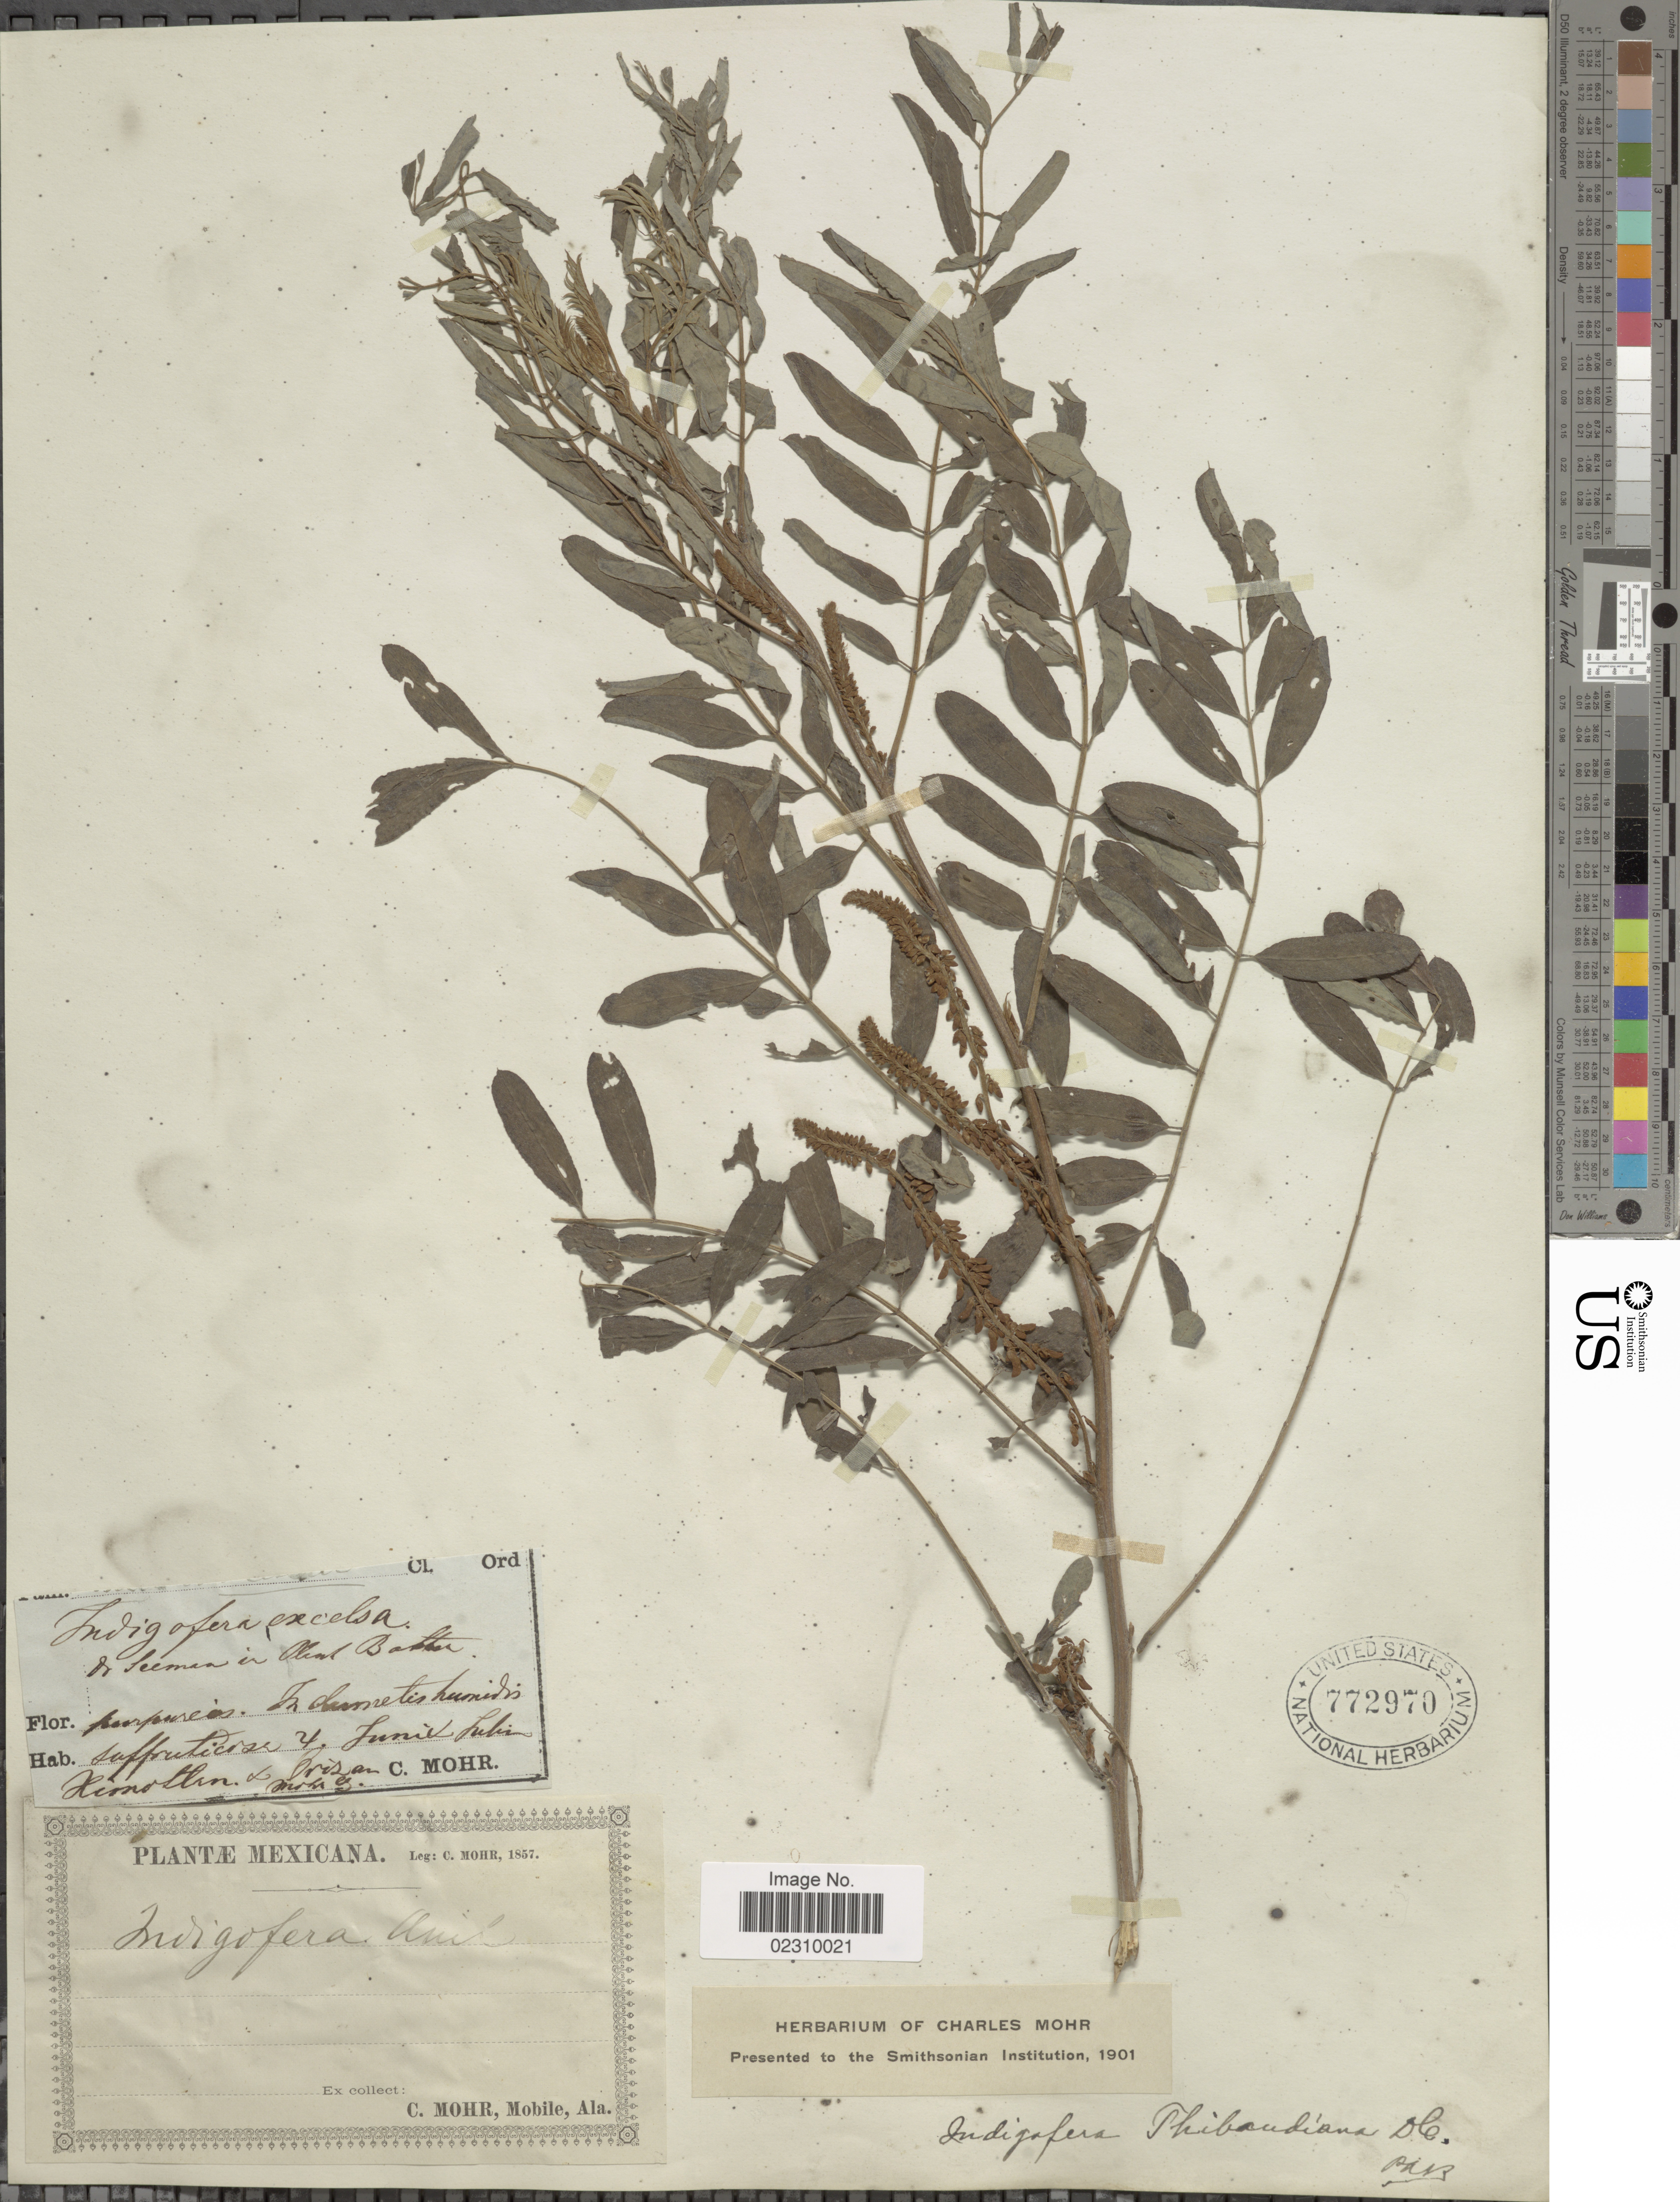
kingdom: Plantae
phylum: Tracheophyta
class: Magnoliopsida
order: Fabales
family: Fabaceae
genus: Indigofera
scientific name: Indigofera thibaudiana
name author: DC.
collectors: C. T. Mohr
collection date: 1857-06-04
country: Mexico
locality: Himotlan & Orizava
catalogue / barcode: US 772970